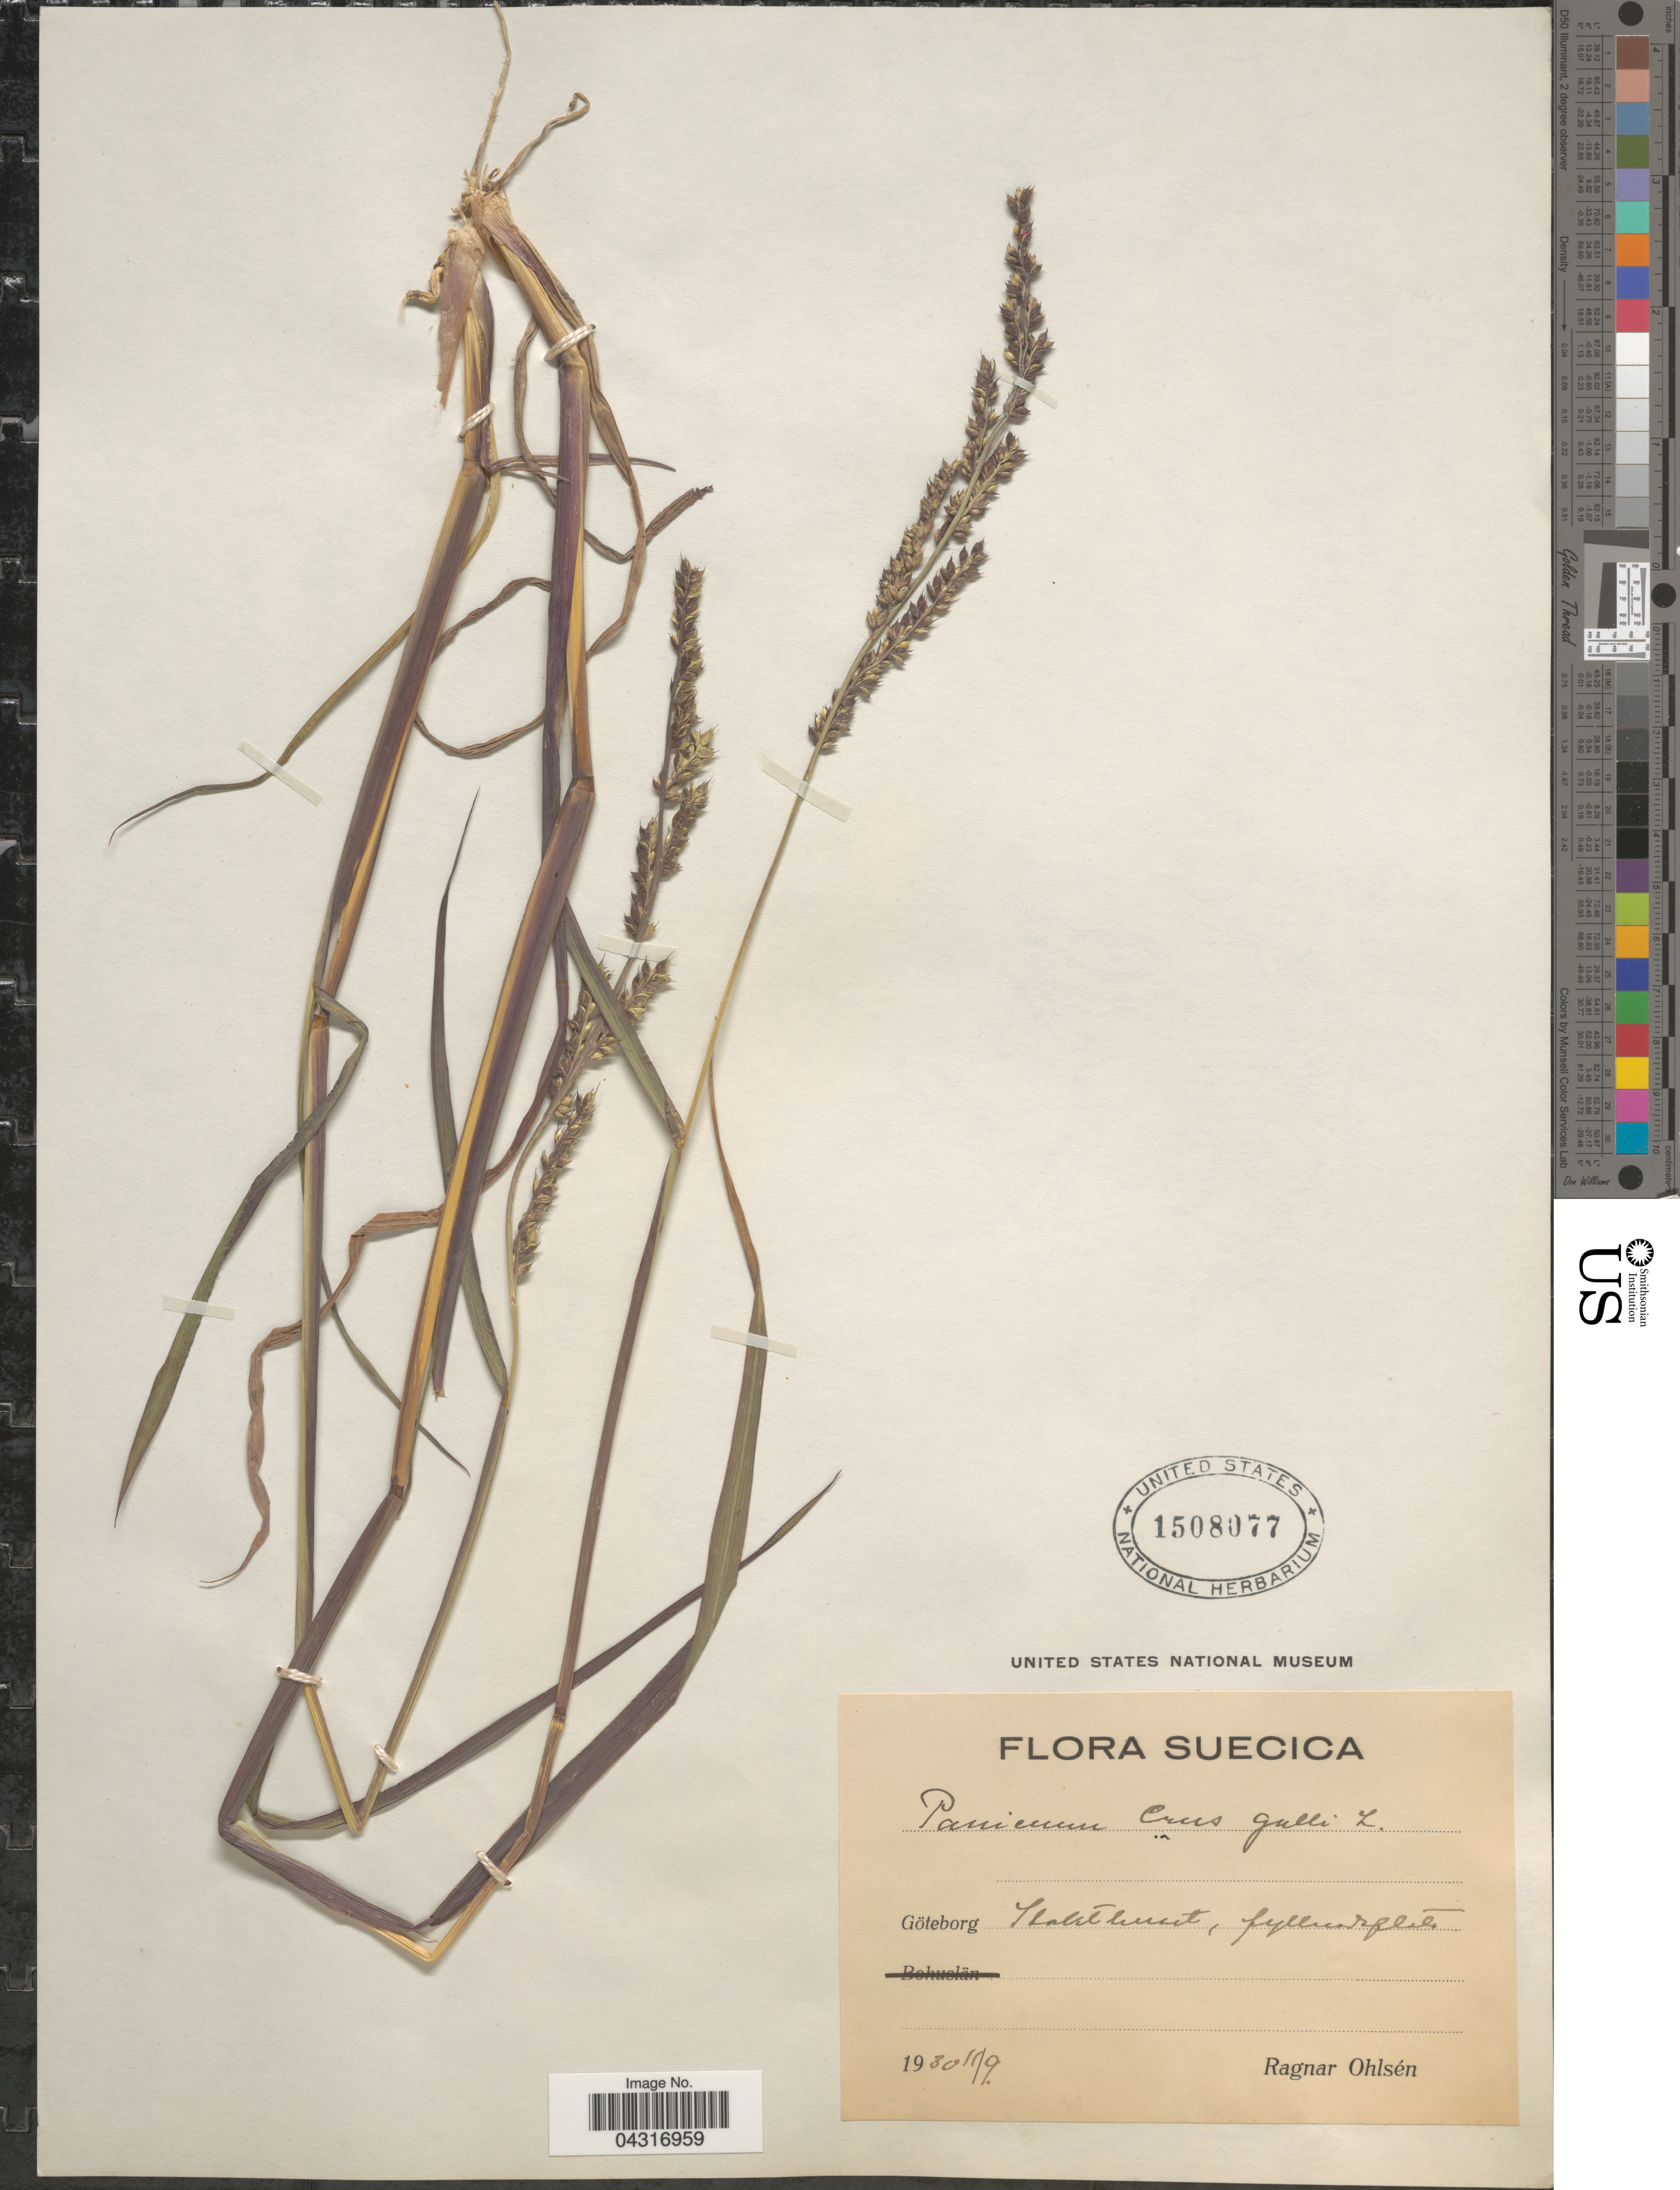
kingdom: Plantae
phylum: Tracheophyta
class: Liliopsida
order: Poales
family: Poaceae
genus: Echinochloa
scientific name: Echinochloa crus-galli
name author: (L.) P. Beauv.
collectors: R. Ohlsén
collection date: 1930-09-11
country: Sweden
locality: Suecica. Göteborg Stalithunt [interpreted], fyllinregle [interpreted].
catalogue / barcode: US 1508077